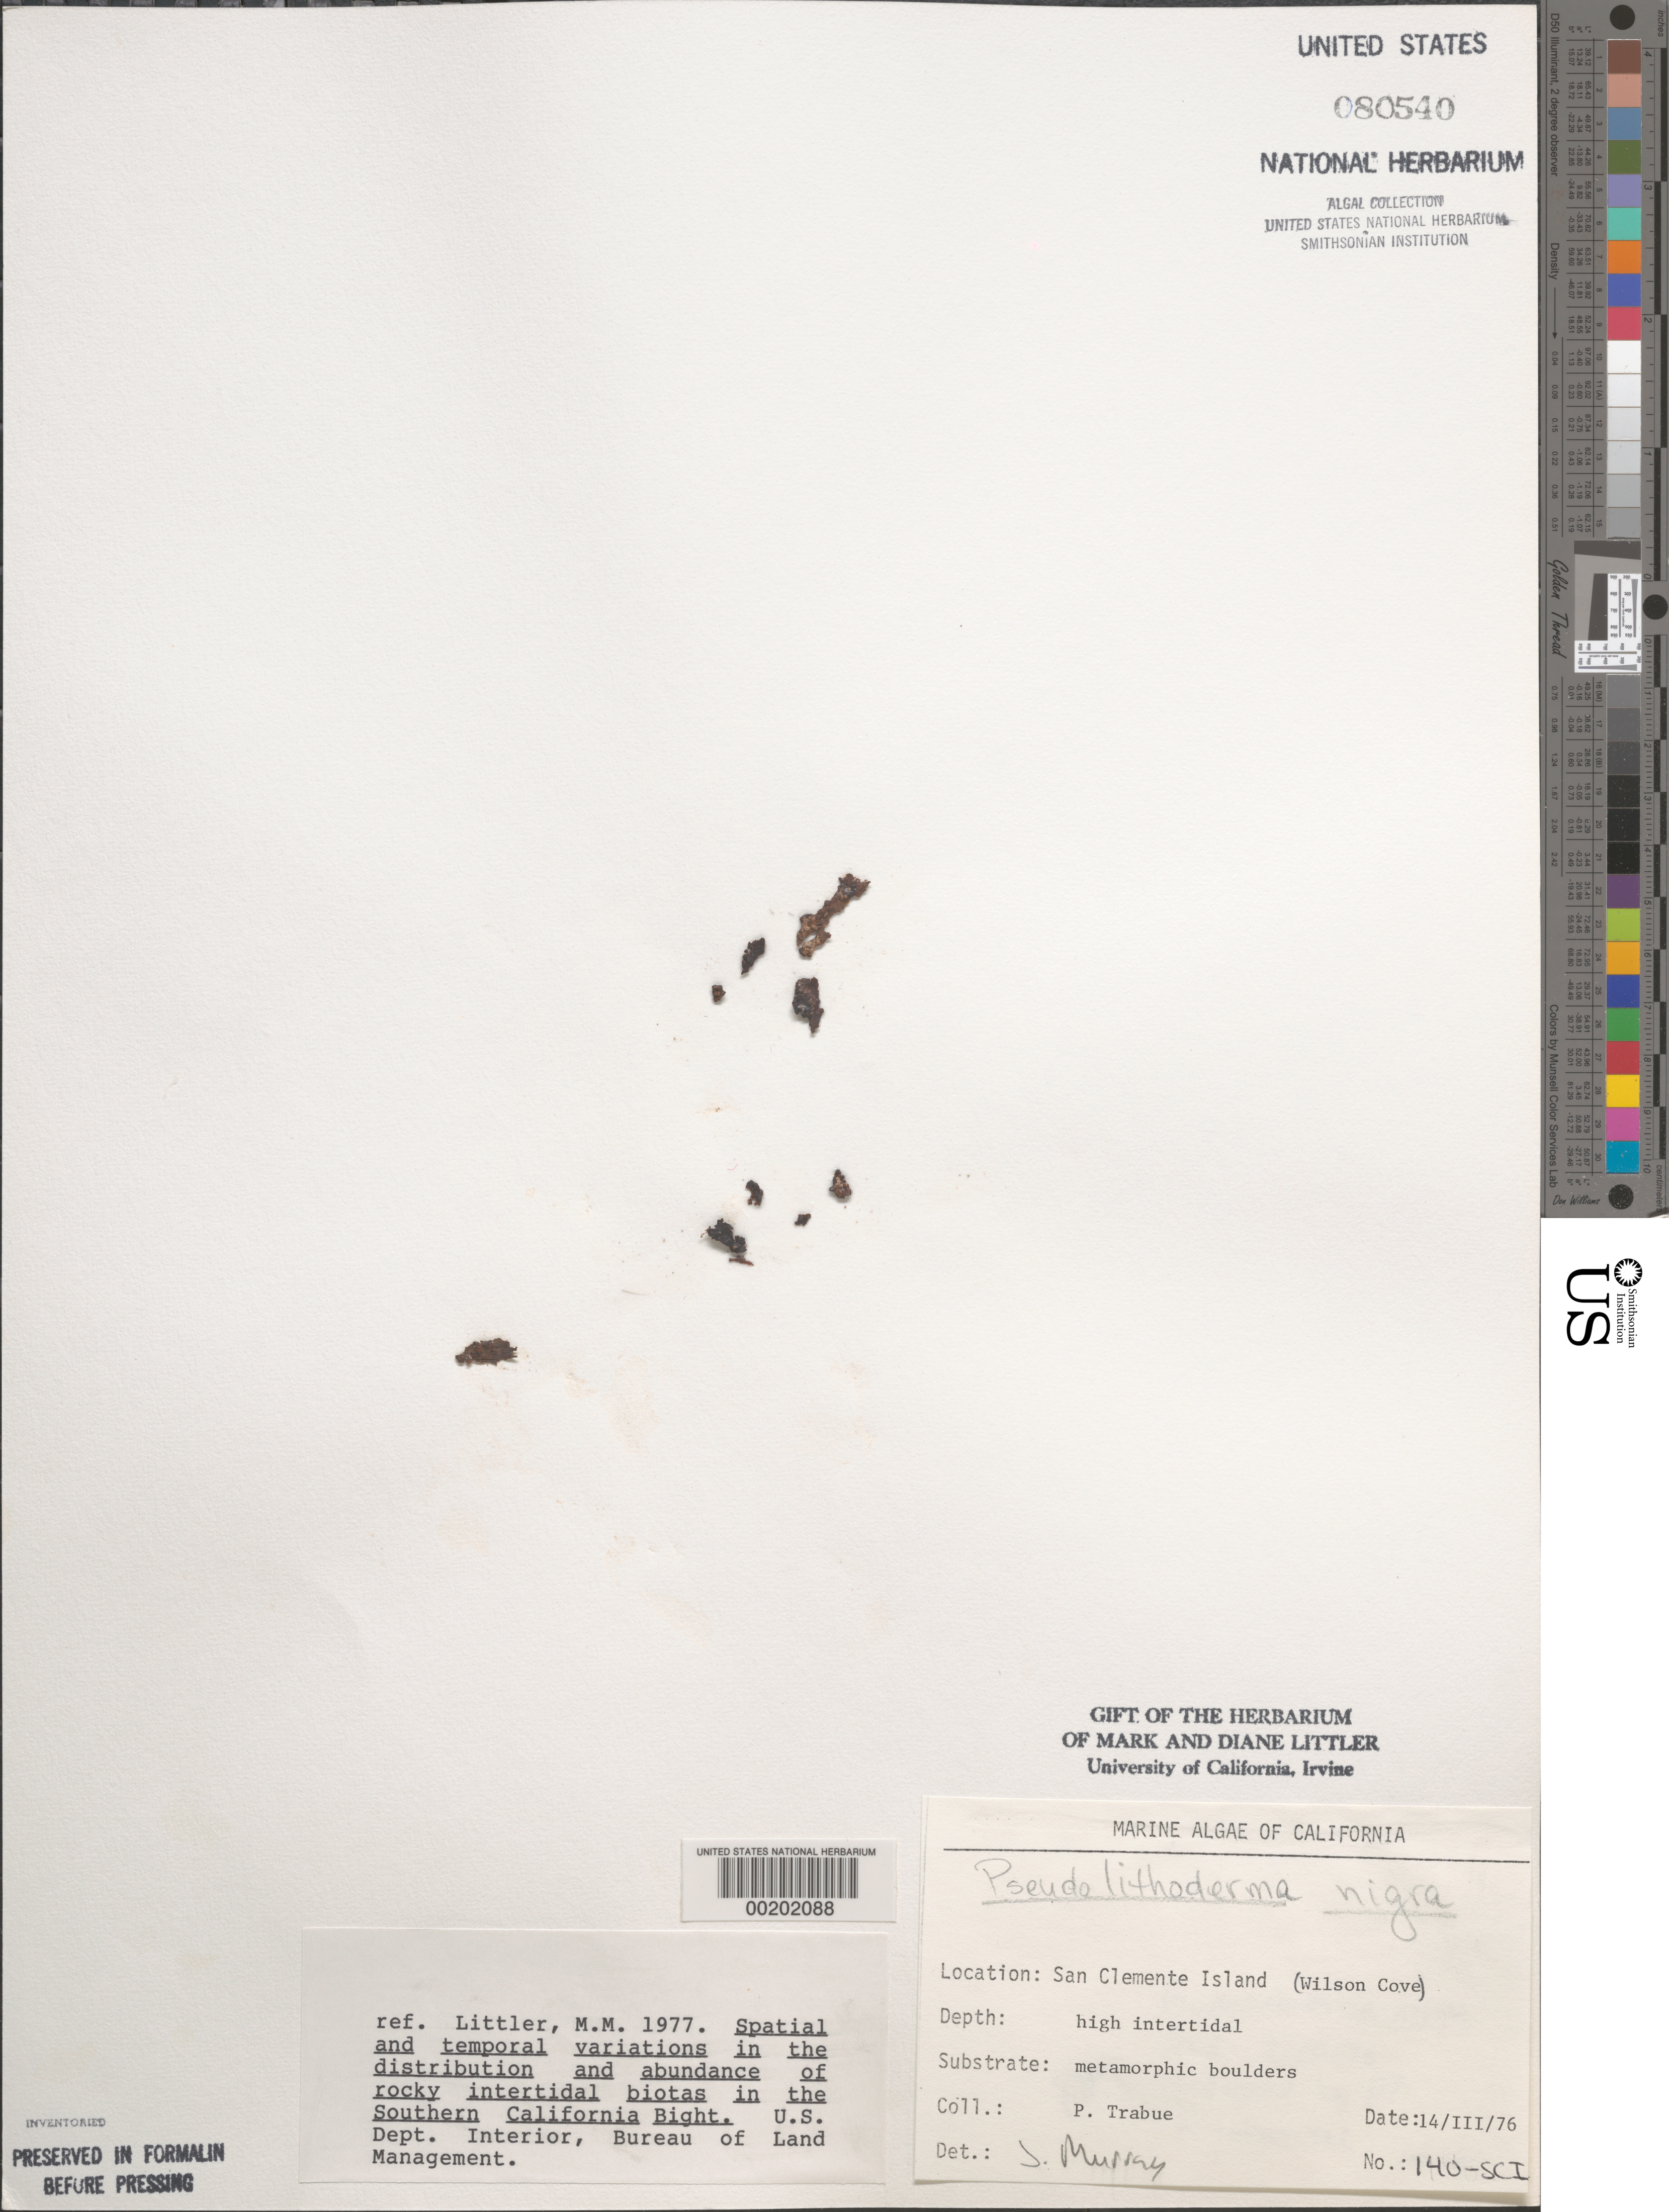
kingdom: Chromista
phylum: Ochrophyta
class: Phaeophyceae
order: Ralfsiales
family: Ralfsiaceae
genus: Pseudolithoderma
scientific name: Pseudolithoderma nigra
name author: Hollenb.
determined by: Murray, S. N.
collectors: P. J. Trabue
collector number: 140-sci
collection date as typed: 14 Mar 1976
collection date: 1976-03-14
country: United States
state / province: California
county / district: Los Angeles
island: San Clemente Island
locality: Wilson Cove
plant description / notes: BLM-SOCALBIGHT Rocky Intertidal Survey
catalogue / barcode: US 80540